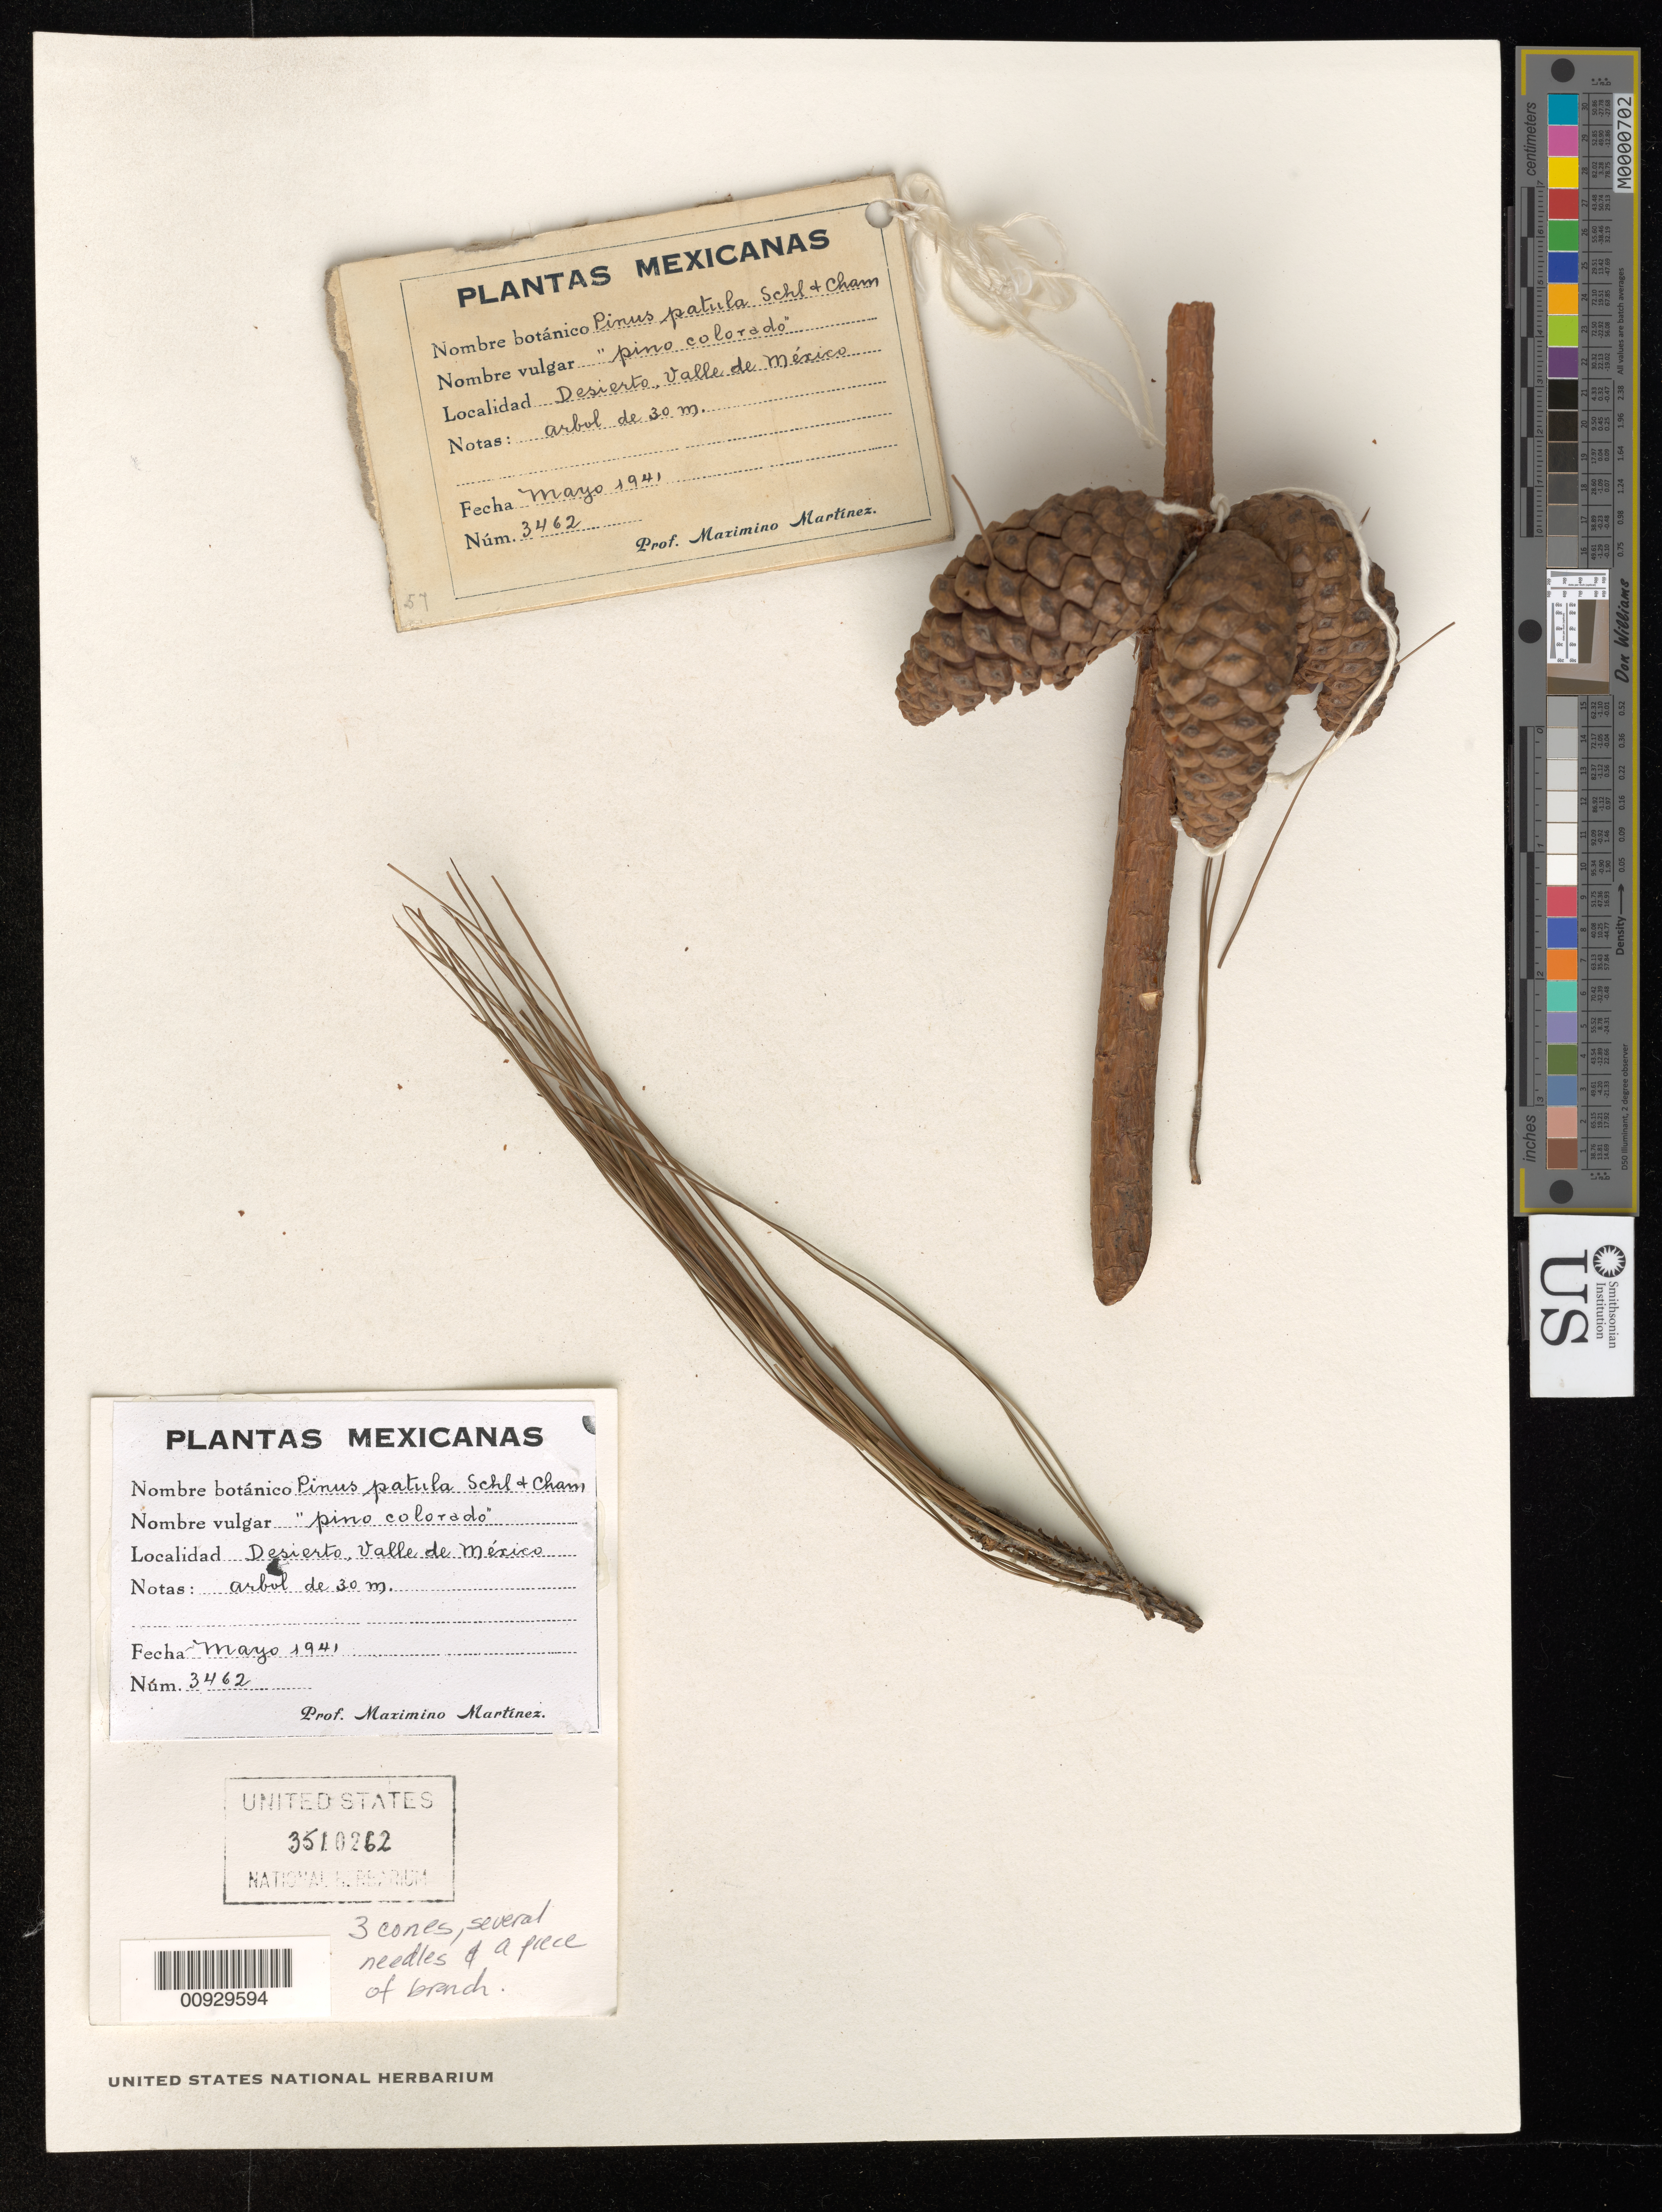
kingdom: Plantae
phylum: Tracheophyta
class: Pinopsida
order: Pinales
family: Pinaceae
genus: Pinus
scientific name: Pinus patula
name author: Schltdl. & Cham.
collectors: M. Martinez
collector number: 3462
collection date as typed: May 1941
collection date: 1941-05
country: Mexico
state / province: Distrito Federal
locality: Desierto, Valle de México.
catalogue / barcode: US 3510262